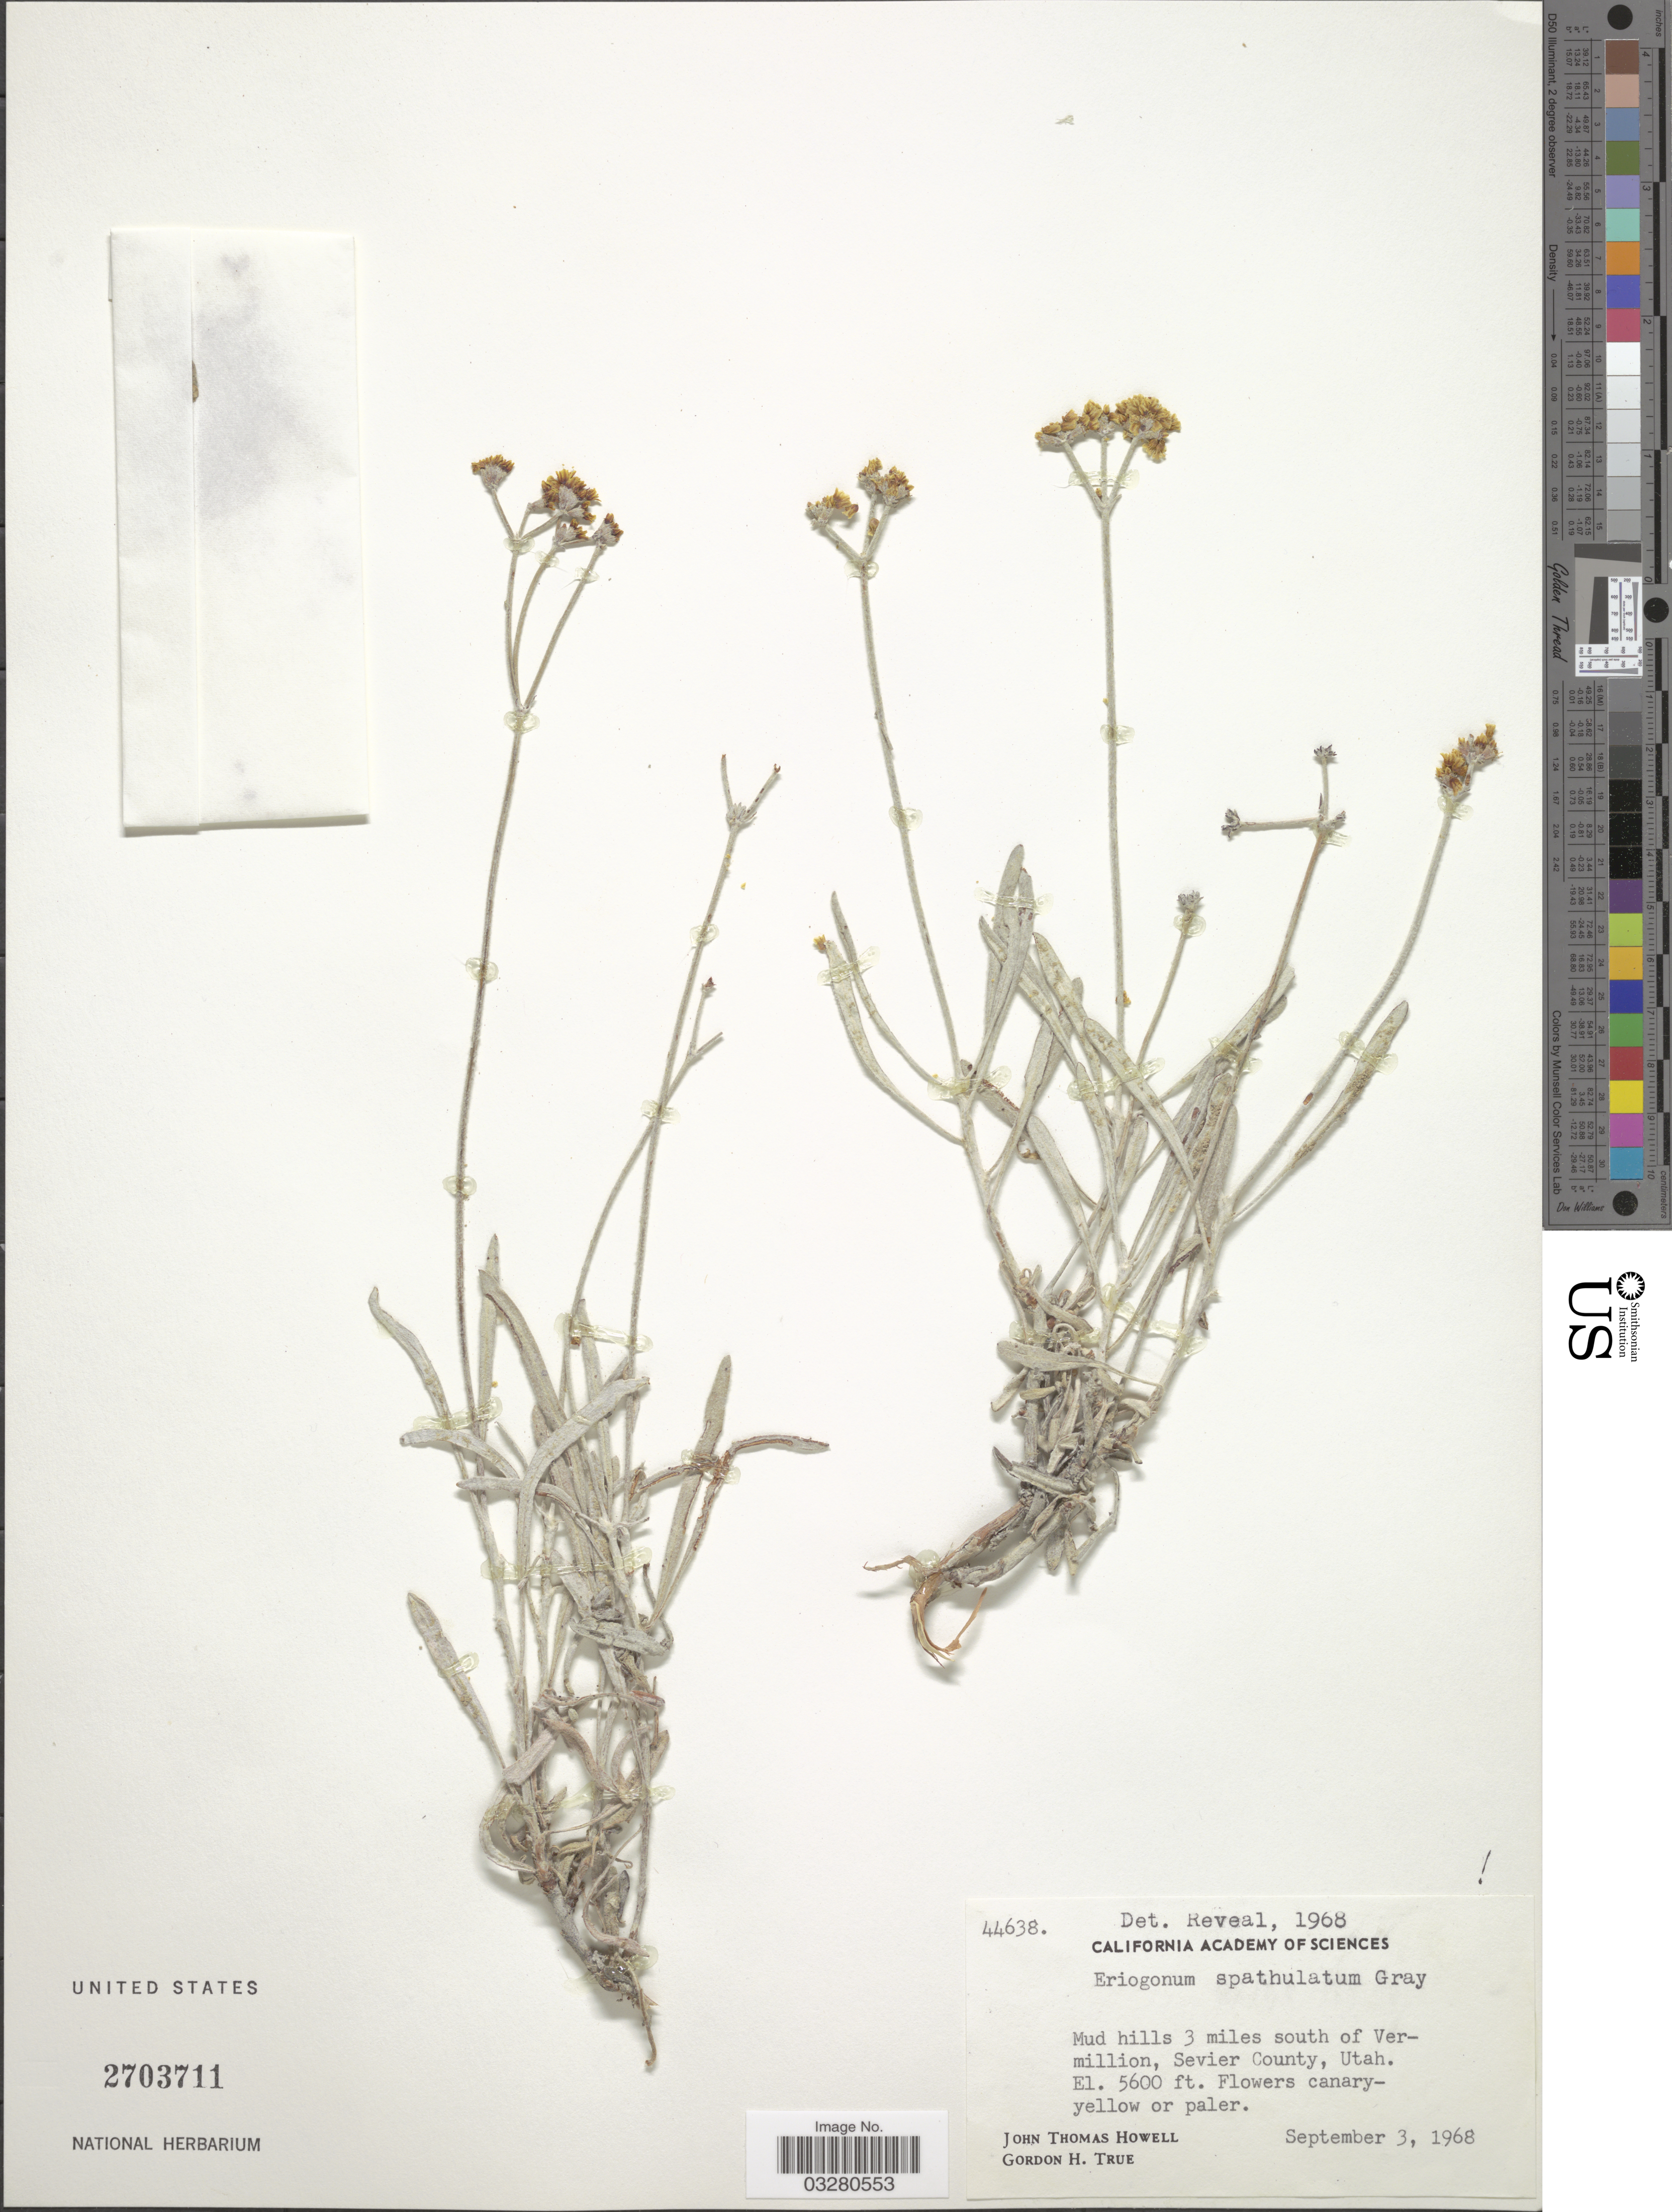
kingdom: Plantae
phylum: Tracheophyta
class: Magnoliopsida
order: Caryophyllales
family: Polygonaceae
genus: Eriogonum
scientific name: Eriogonum spathulatum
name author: A. Gray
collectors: J. T. Howell & G. H. True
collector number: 44638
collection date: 1968-09-03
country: United States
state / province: Utah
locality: Mud hills 3 miles south of Vermillion, Sevier County.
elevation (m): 1707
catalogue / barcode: US 2703711